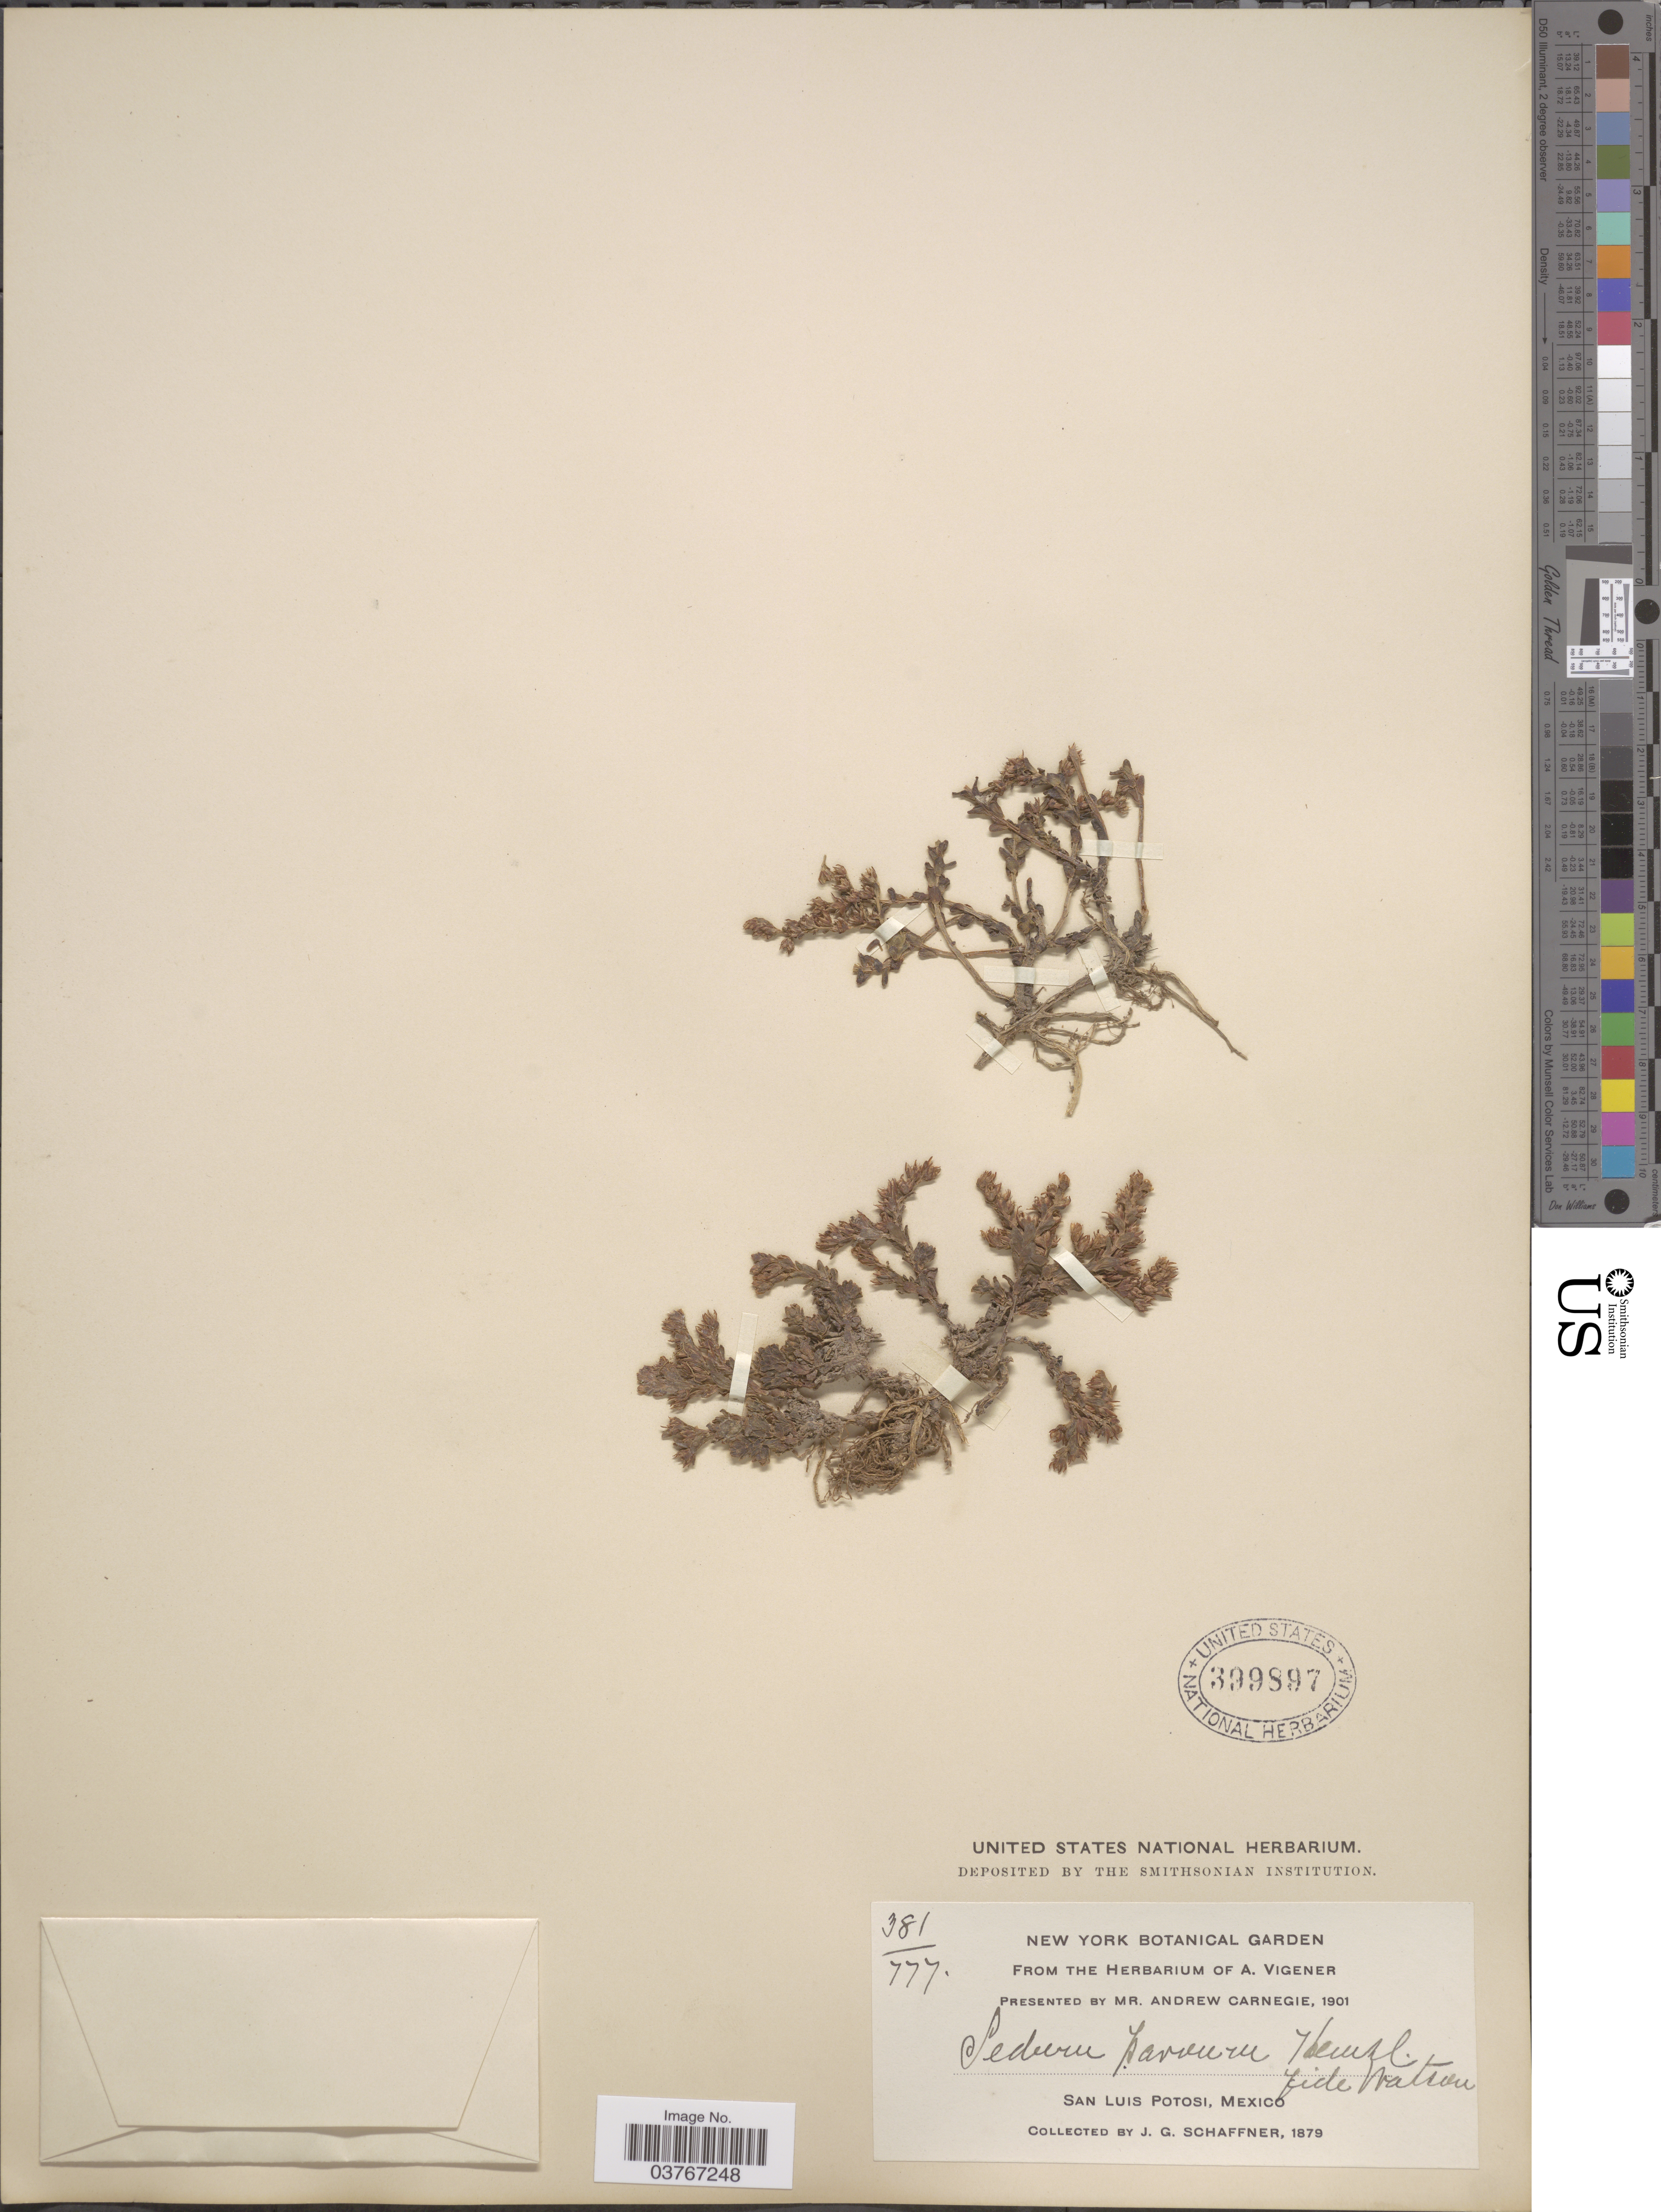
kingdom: Plantae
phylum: Tracheophyta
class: Magnoliopsida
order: Saxifragales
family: Crassulaceae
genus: Sedum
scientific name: Sedum moranense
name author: Kunth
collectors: J. G. Schaffner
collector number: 381/777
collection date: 1879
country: Mexico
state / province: San Luis Potosí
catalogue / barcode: US 399897